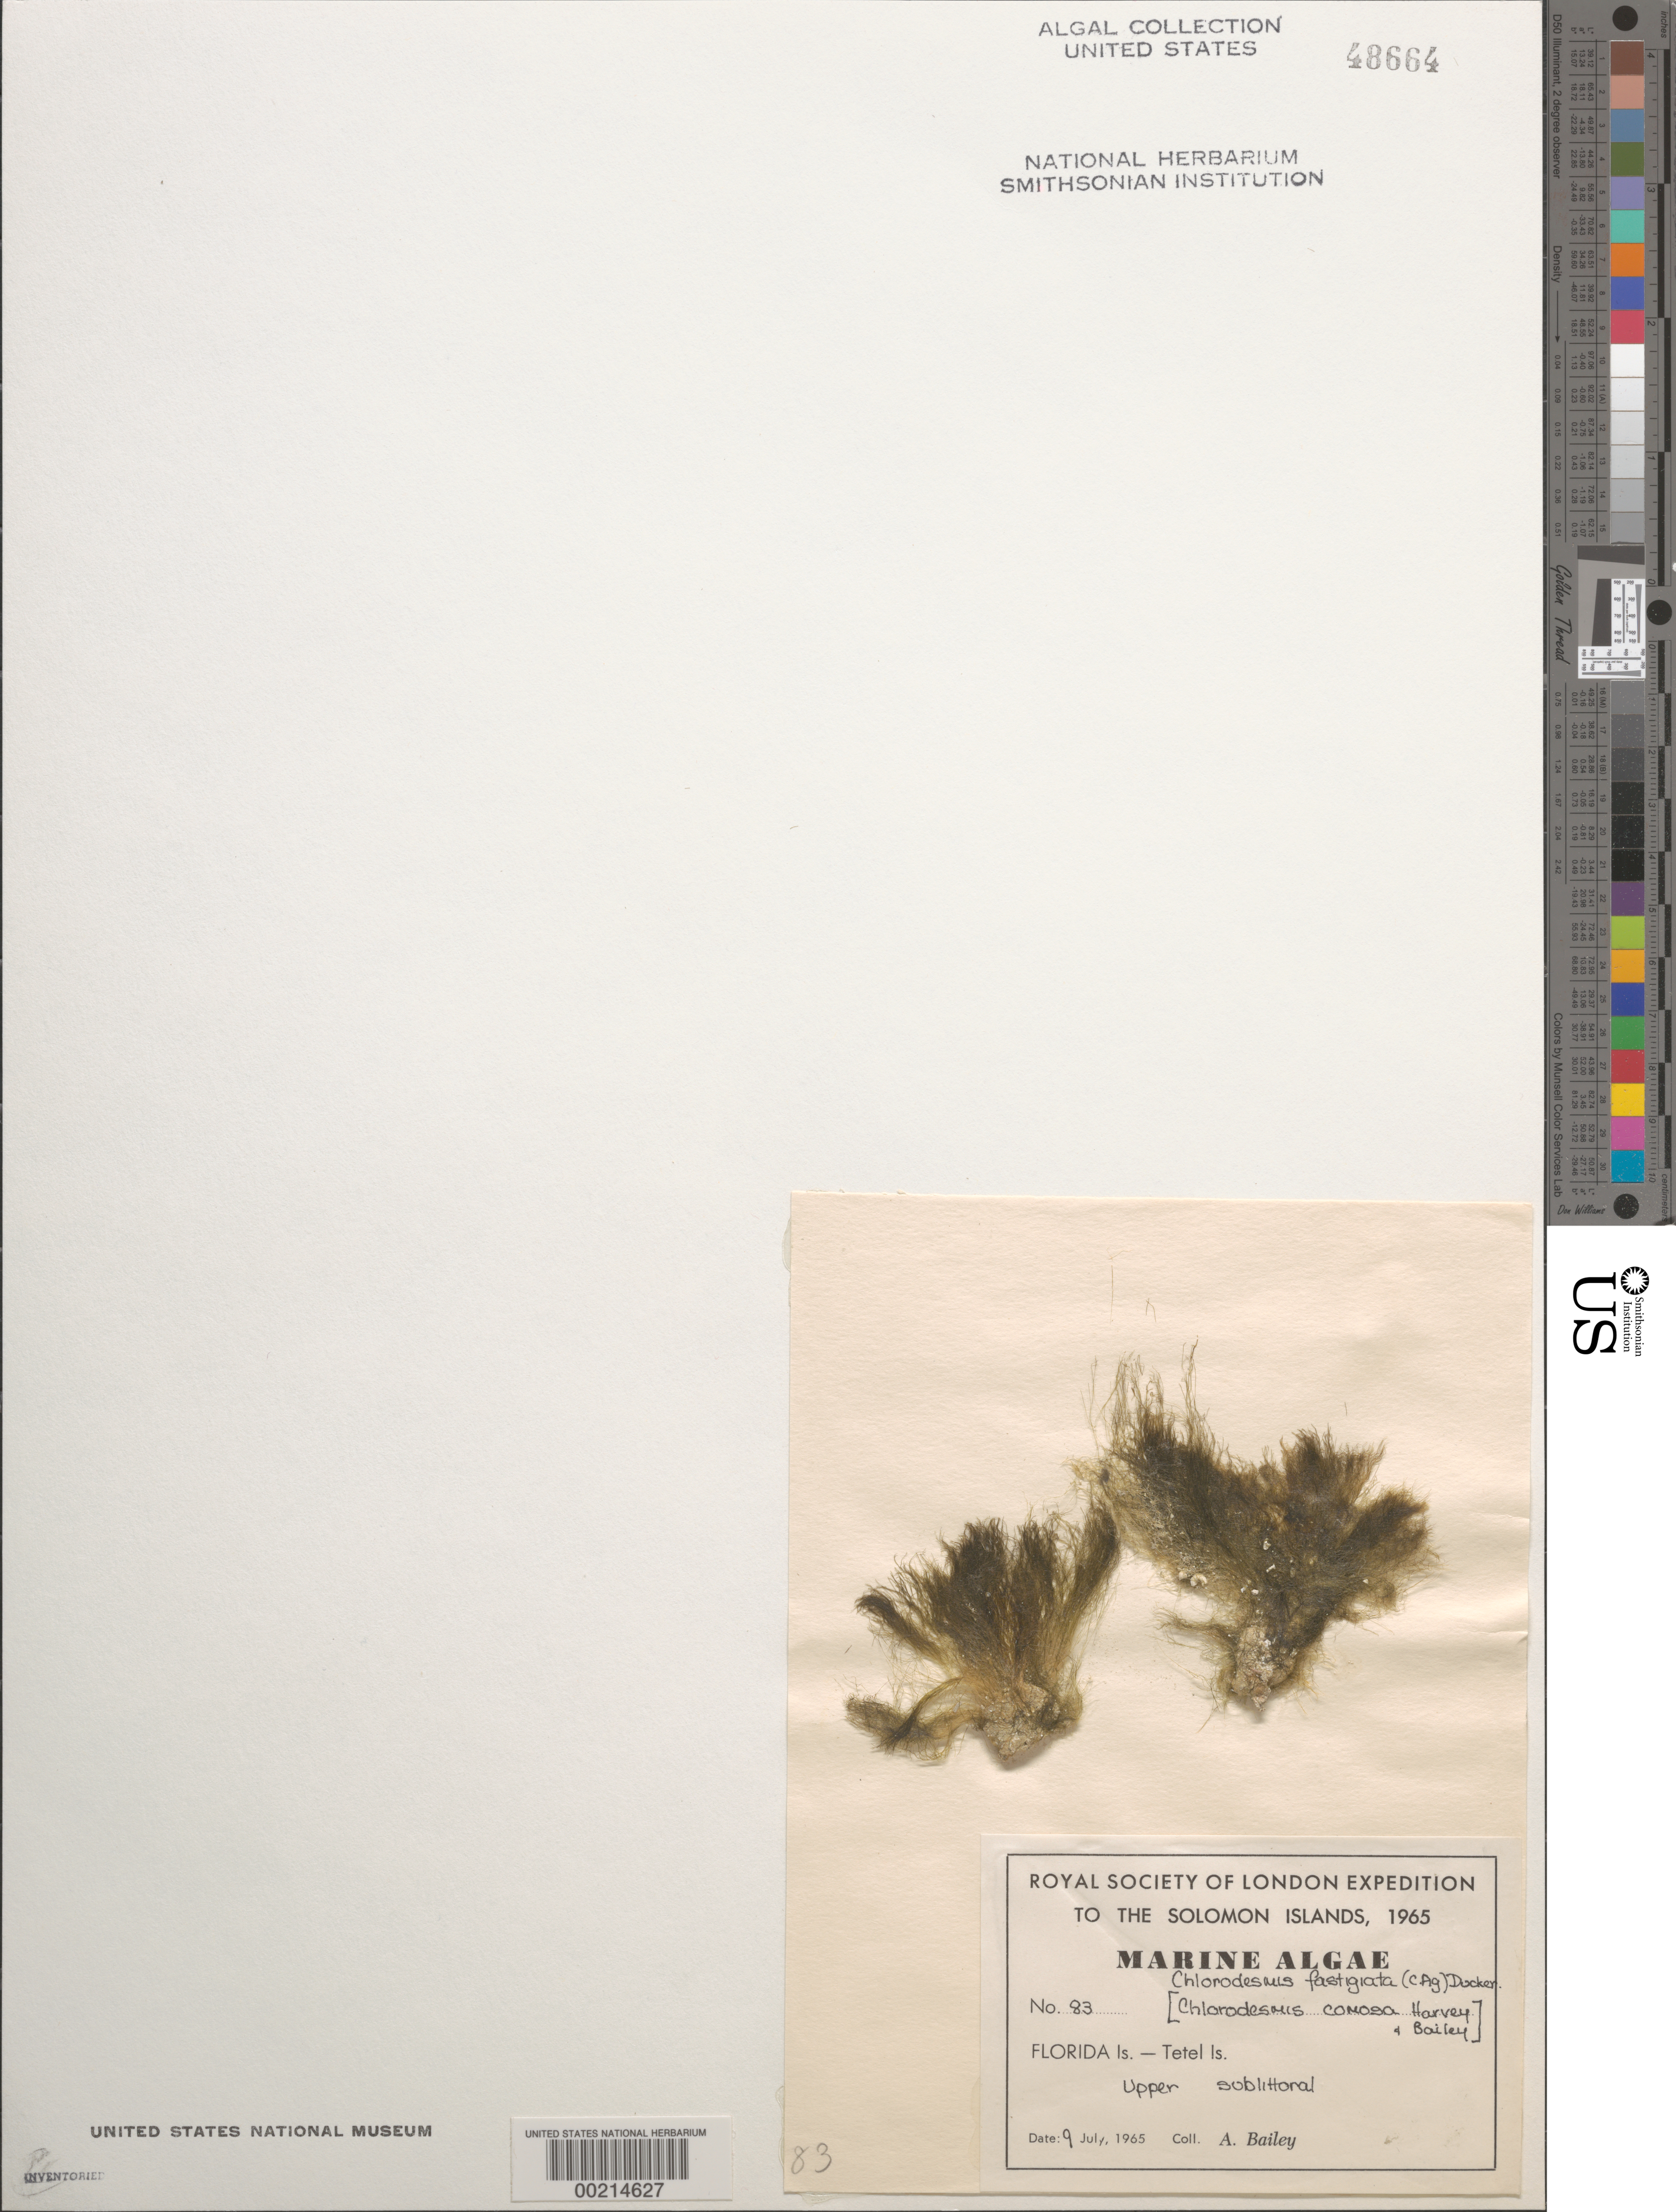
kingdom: Plantae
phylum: Chlorophyta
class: Ulvophyceae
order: Bryopsidales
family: Udoteaceae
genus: Chlorodesmis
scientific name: Chlorodesmis fastigiata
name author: (C. Agardh) S.C. Ducker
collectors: A. Bailey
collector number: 83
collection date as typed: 09 Jul 1965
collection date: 1965-07-09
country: Solomon Islands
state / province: Central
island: Tete [Tetel]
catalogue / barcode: US 48664